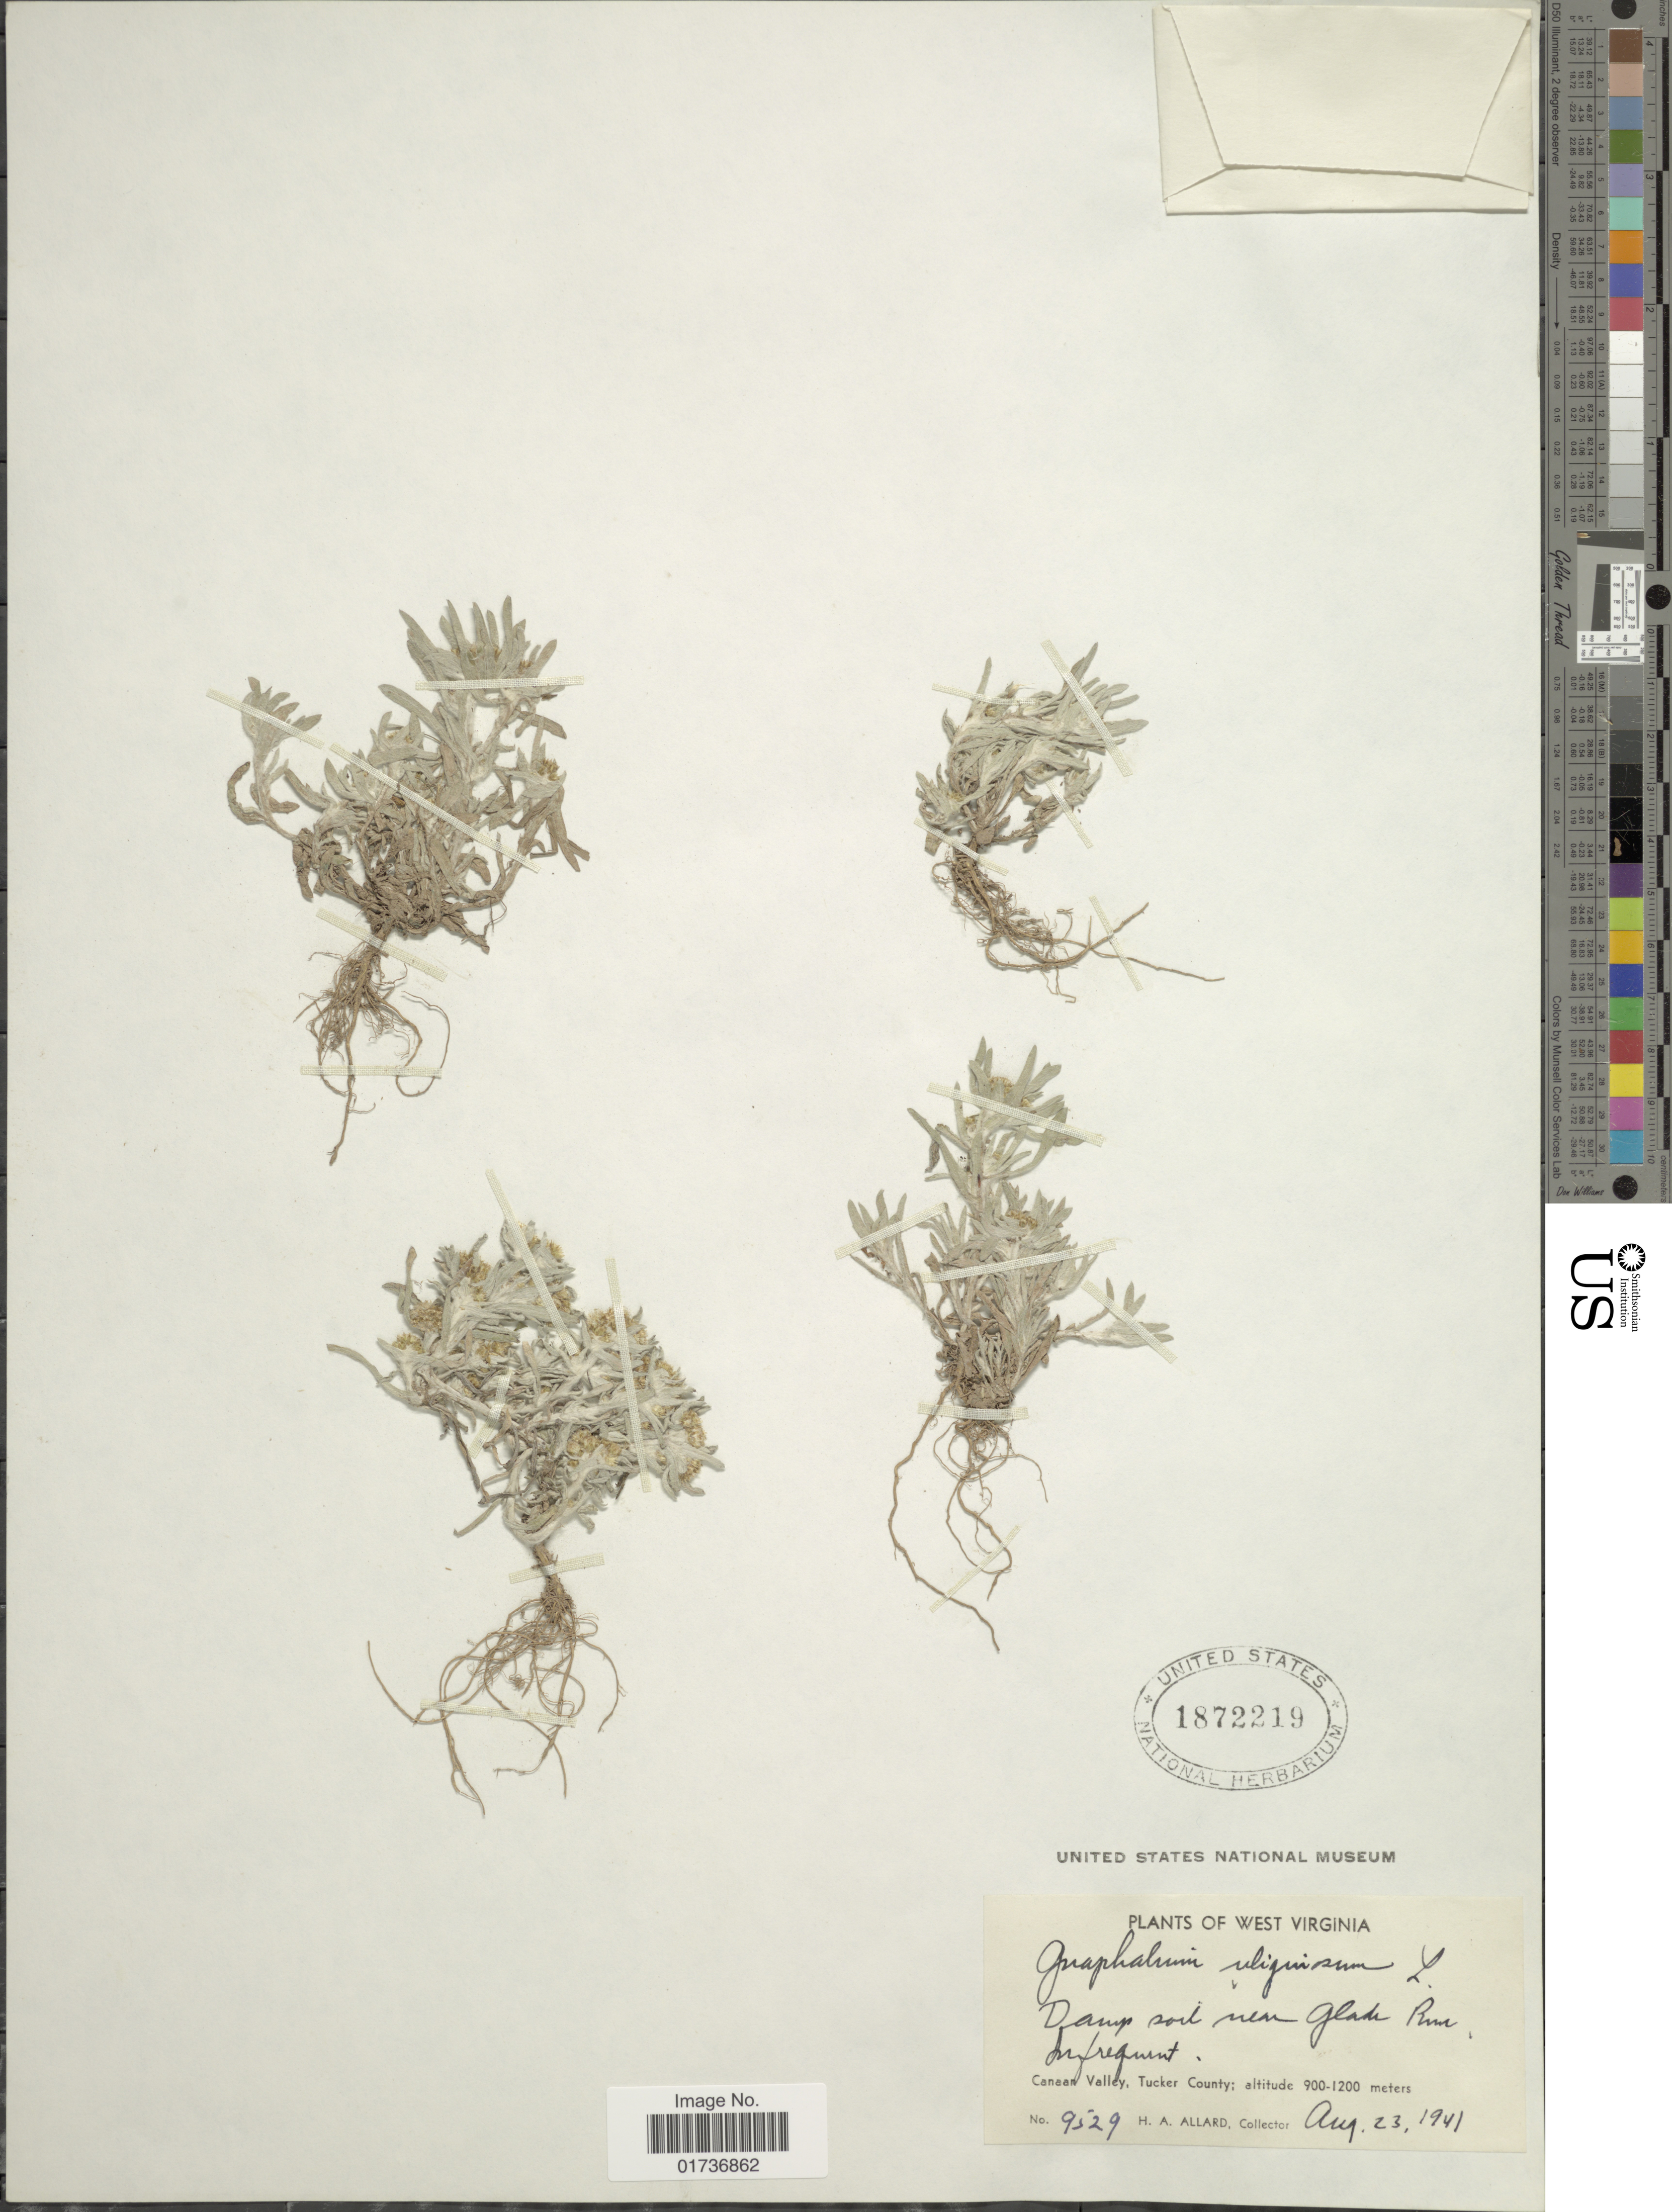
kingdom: Plantae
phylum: Tracheophyta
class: Magnoliopsida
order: Asterales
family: Asteraceae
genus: Gnaphalium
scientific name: Gnaphalium uliginosum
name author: L.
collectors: H. A. Allard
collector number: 9529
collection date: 1941-08-23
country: United States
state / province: West Virginia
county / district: Tucker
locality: near Glade River, Canaan Valley, Tucker County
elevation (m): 900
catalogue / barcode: US 1872219